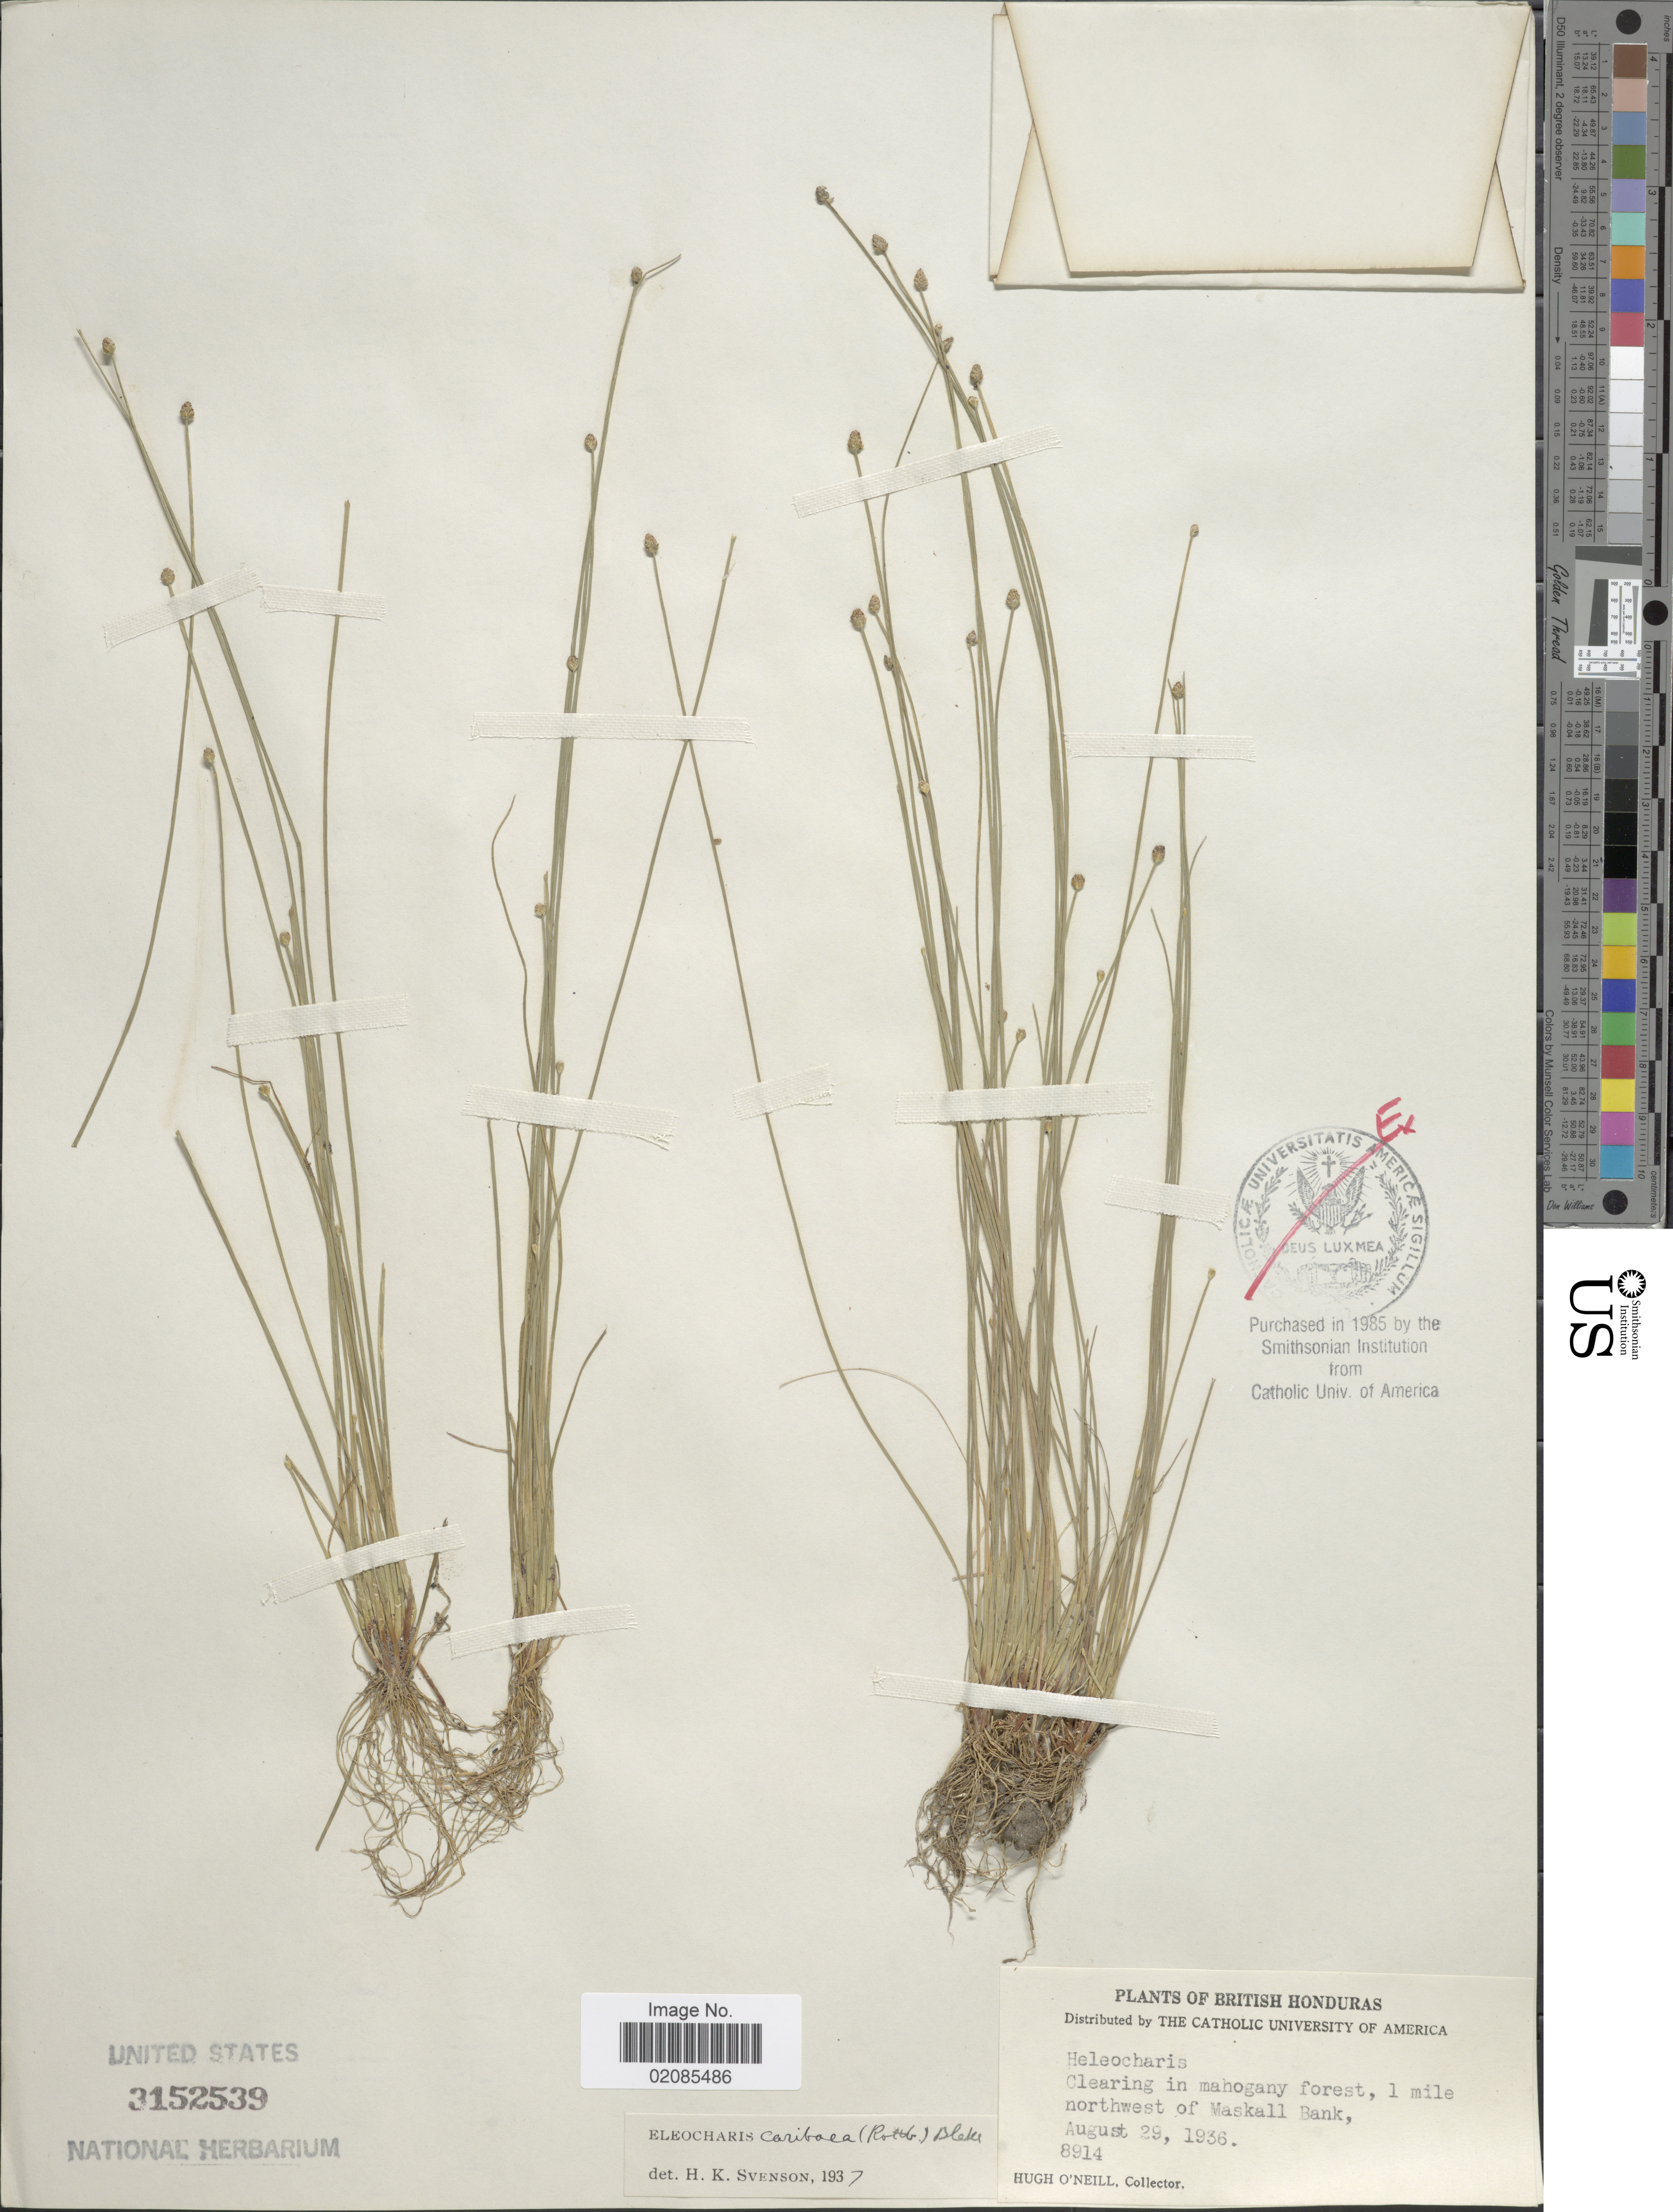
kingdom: Plantae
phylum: Tracheophyta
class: Liliopsida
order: Poales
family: Cyperaceae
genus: Eleocharis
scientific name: Eleocharis geniculata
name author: (L.) Roem. & Schult.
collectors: H. O'Neill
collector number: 8914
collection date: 1936-08-29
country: Belize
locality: British Honduras, clearing in mahogany forest, 1 mile northwest of Waskall Bank.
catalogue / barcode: US 3152539